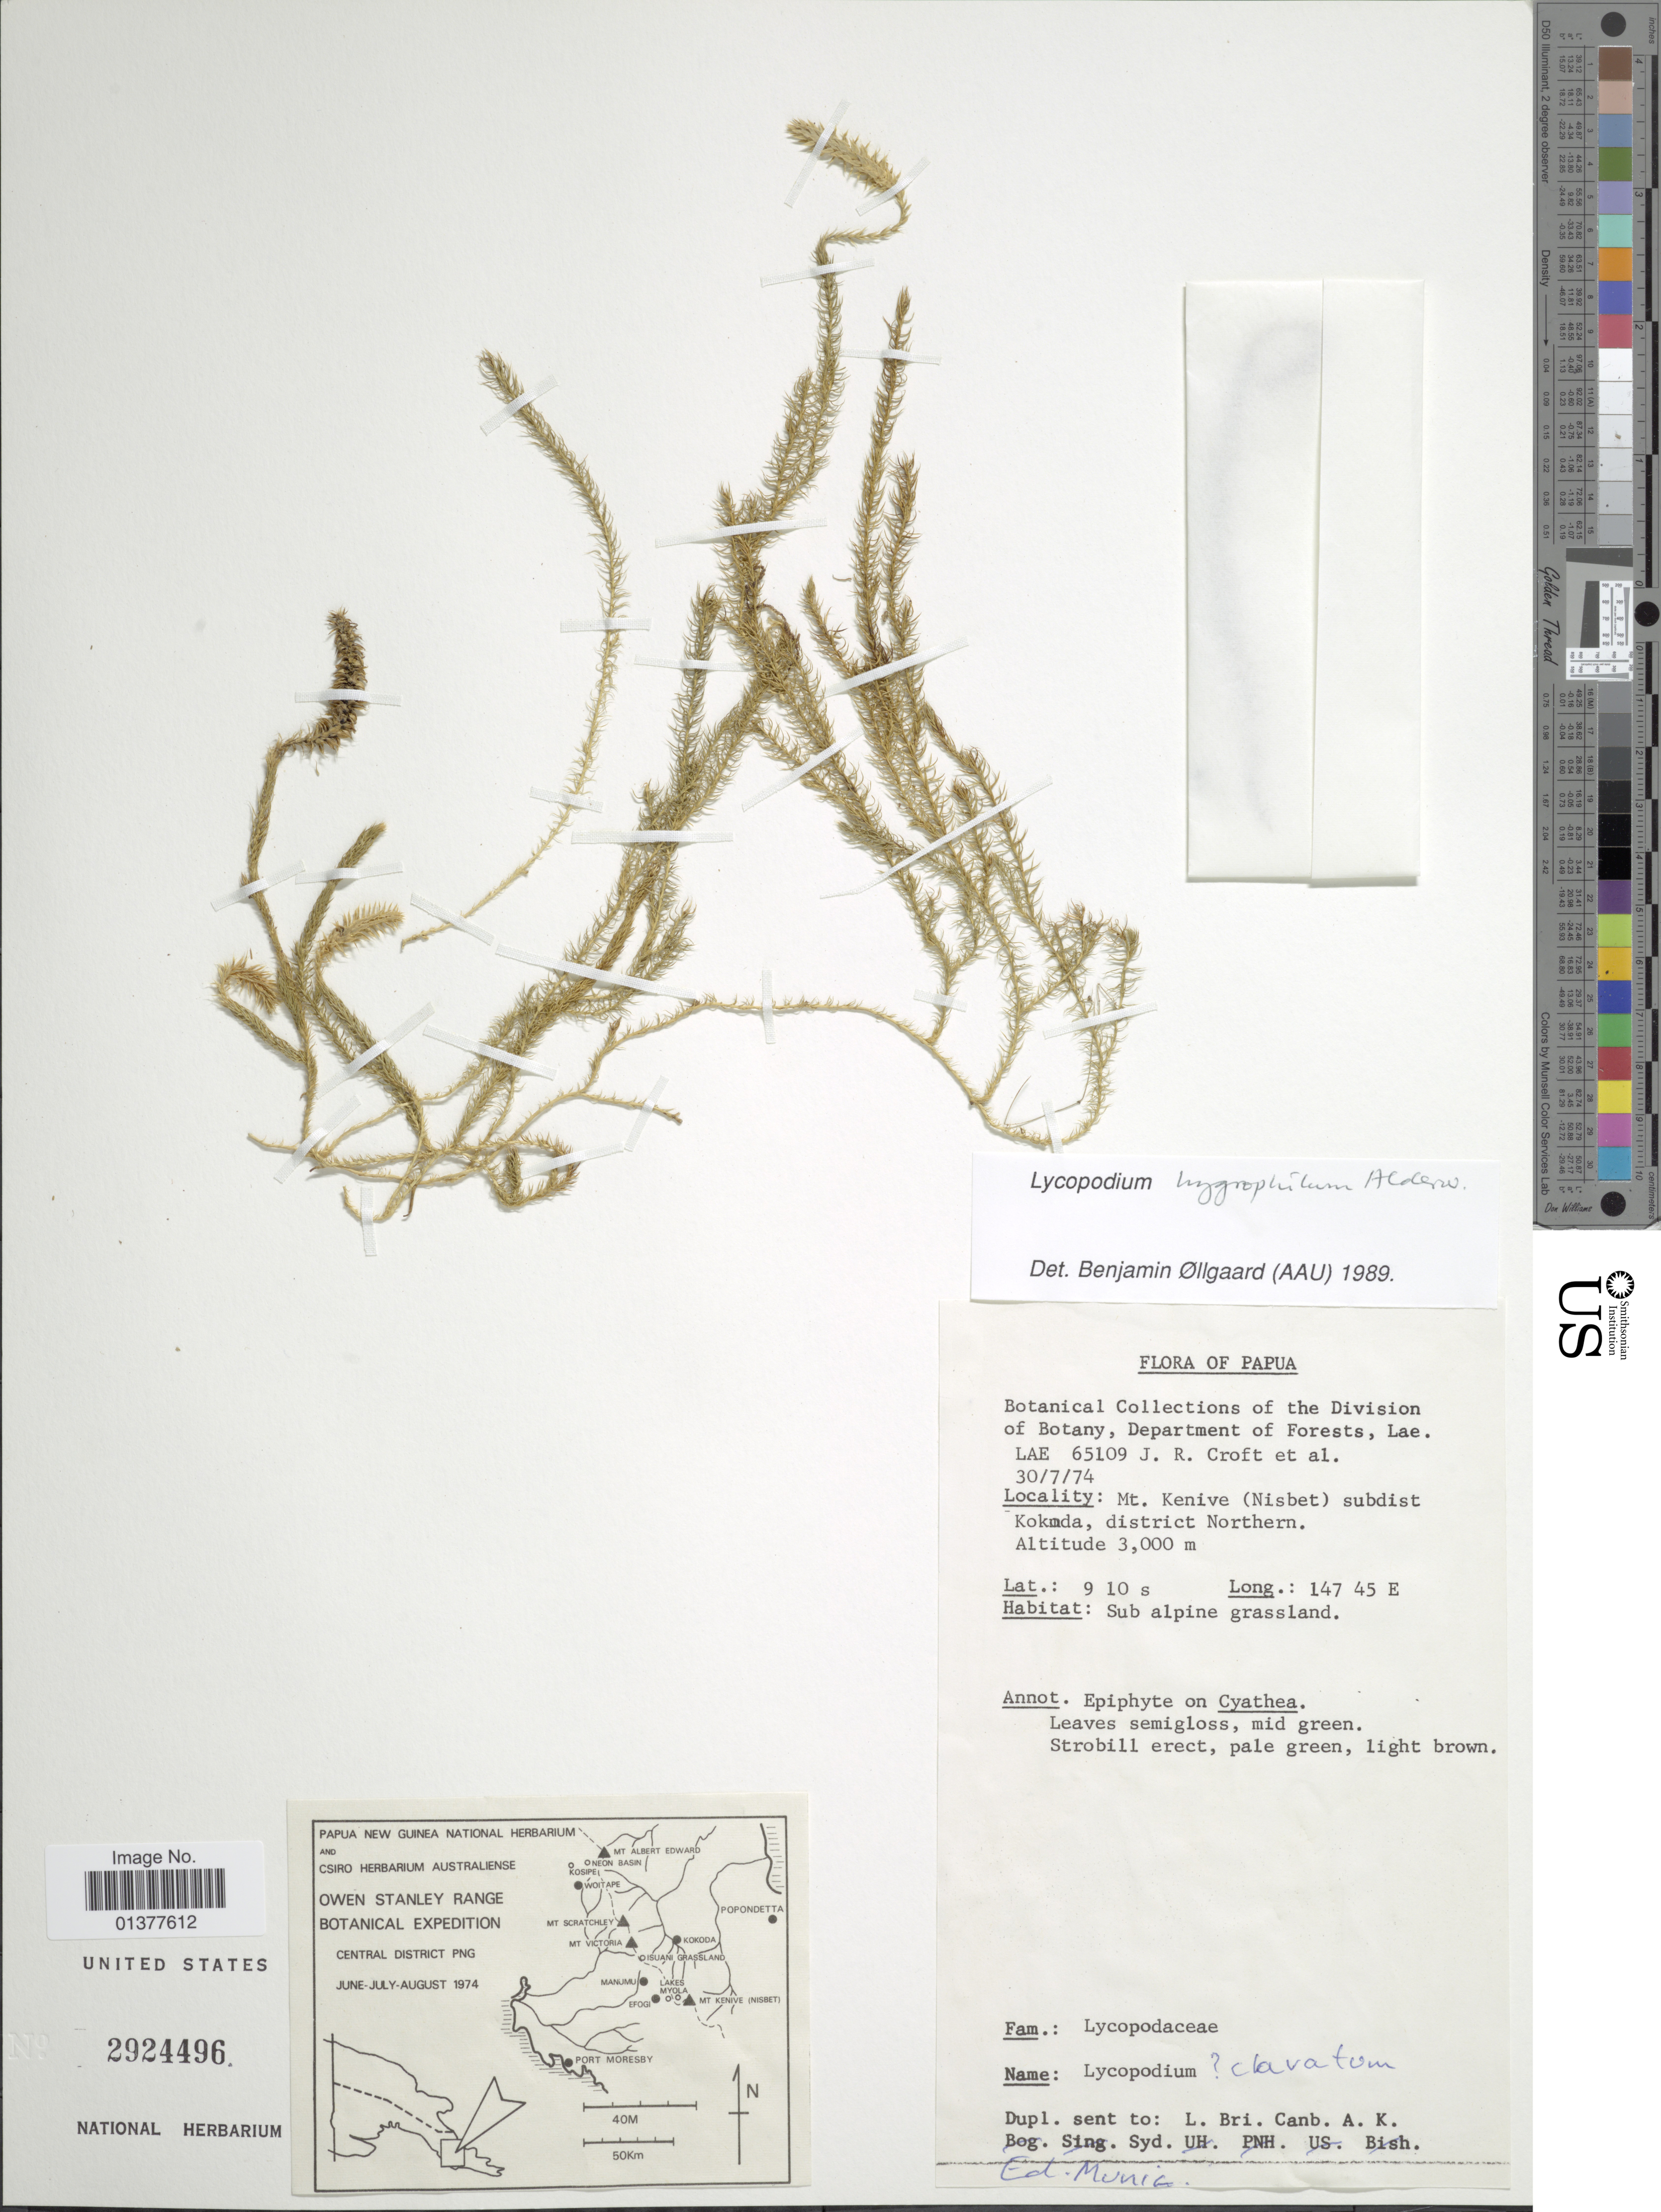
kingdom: Plantae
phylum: Tracheophyta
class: Lycopodiopsida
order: Lycopodiales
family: Lycopodiaceae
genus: Lycopodium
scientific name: Lycopodium hygrophilum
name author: Alderw.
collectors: J. R. Croft & et al.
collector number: LAE65109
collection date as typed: Transcribed d/m/y: 30/7/74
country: Papua New Guinea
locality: Mt. Kenive(Nisbet) subdist Kokoda, district Northern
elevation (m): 3000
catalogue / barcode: US 2924496